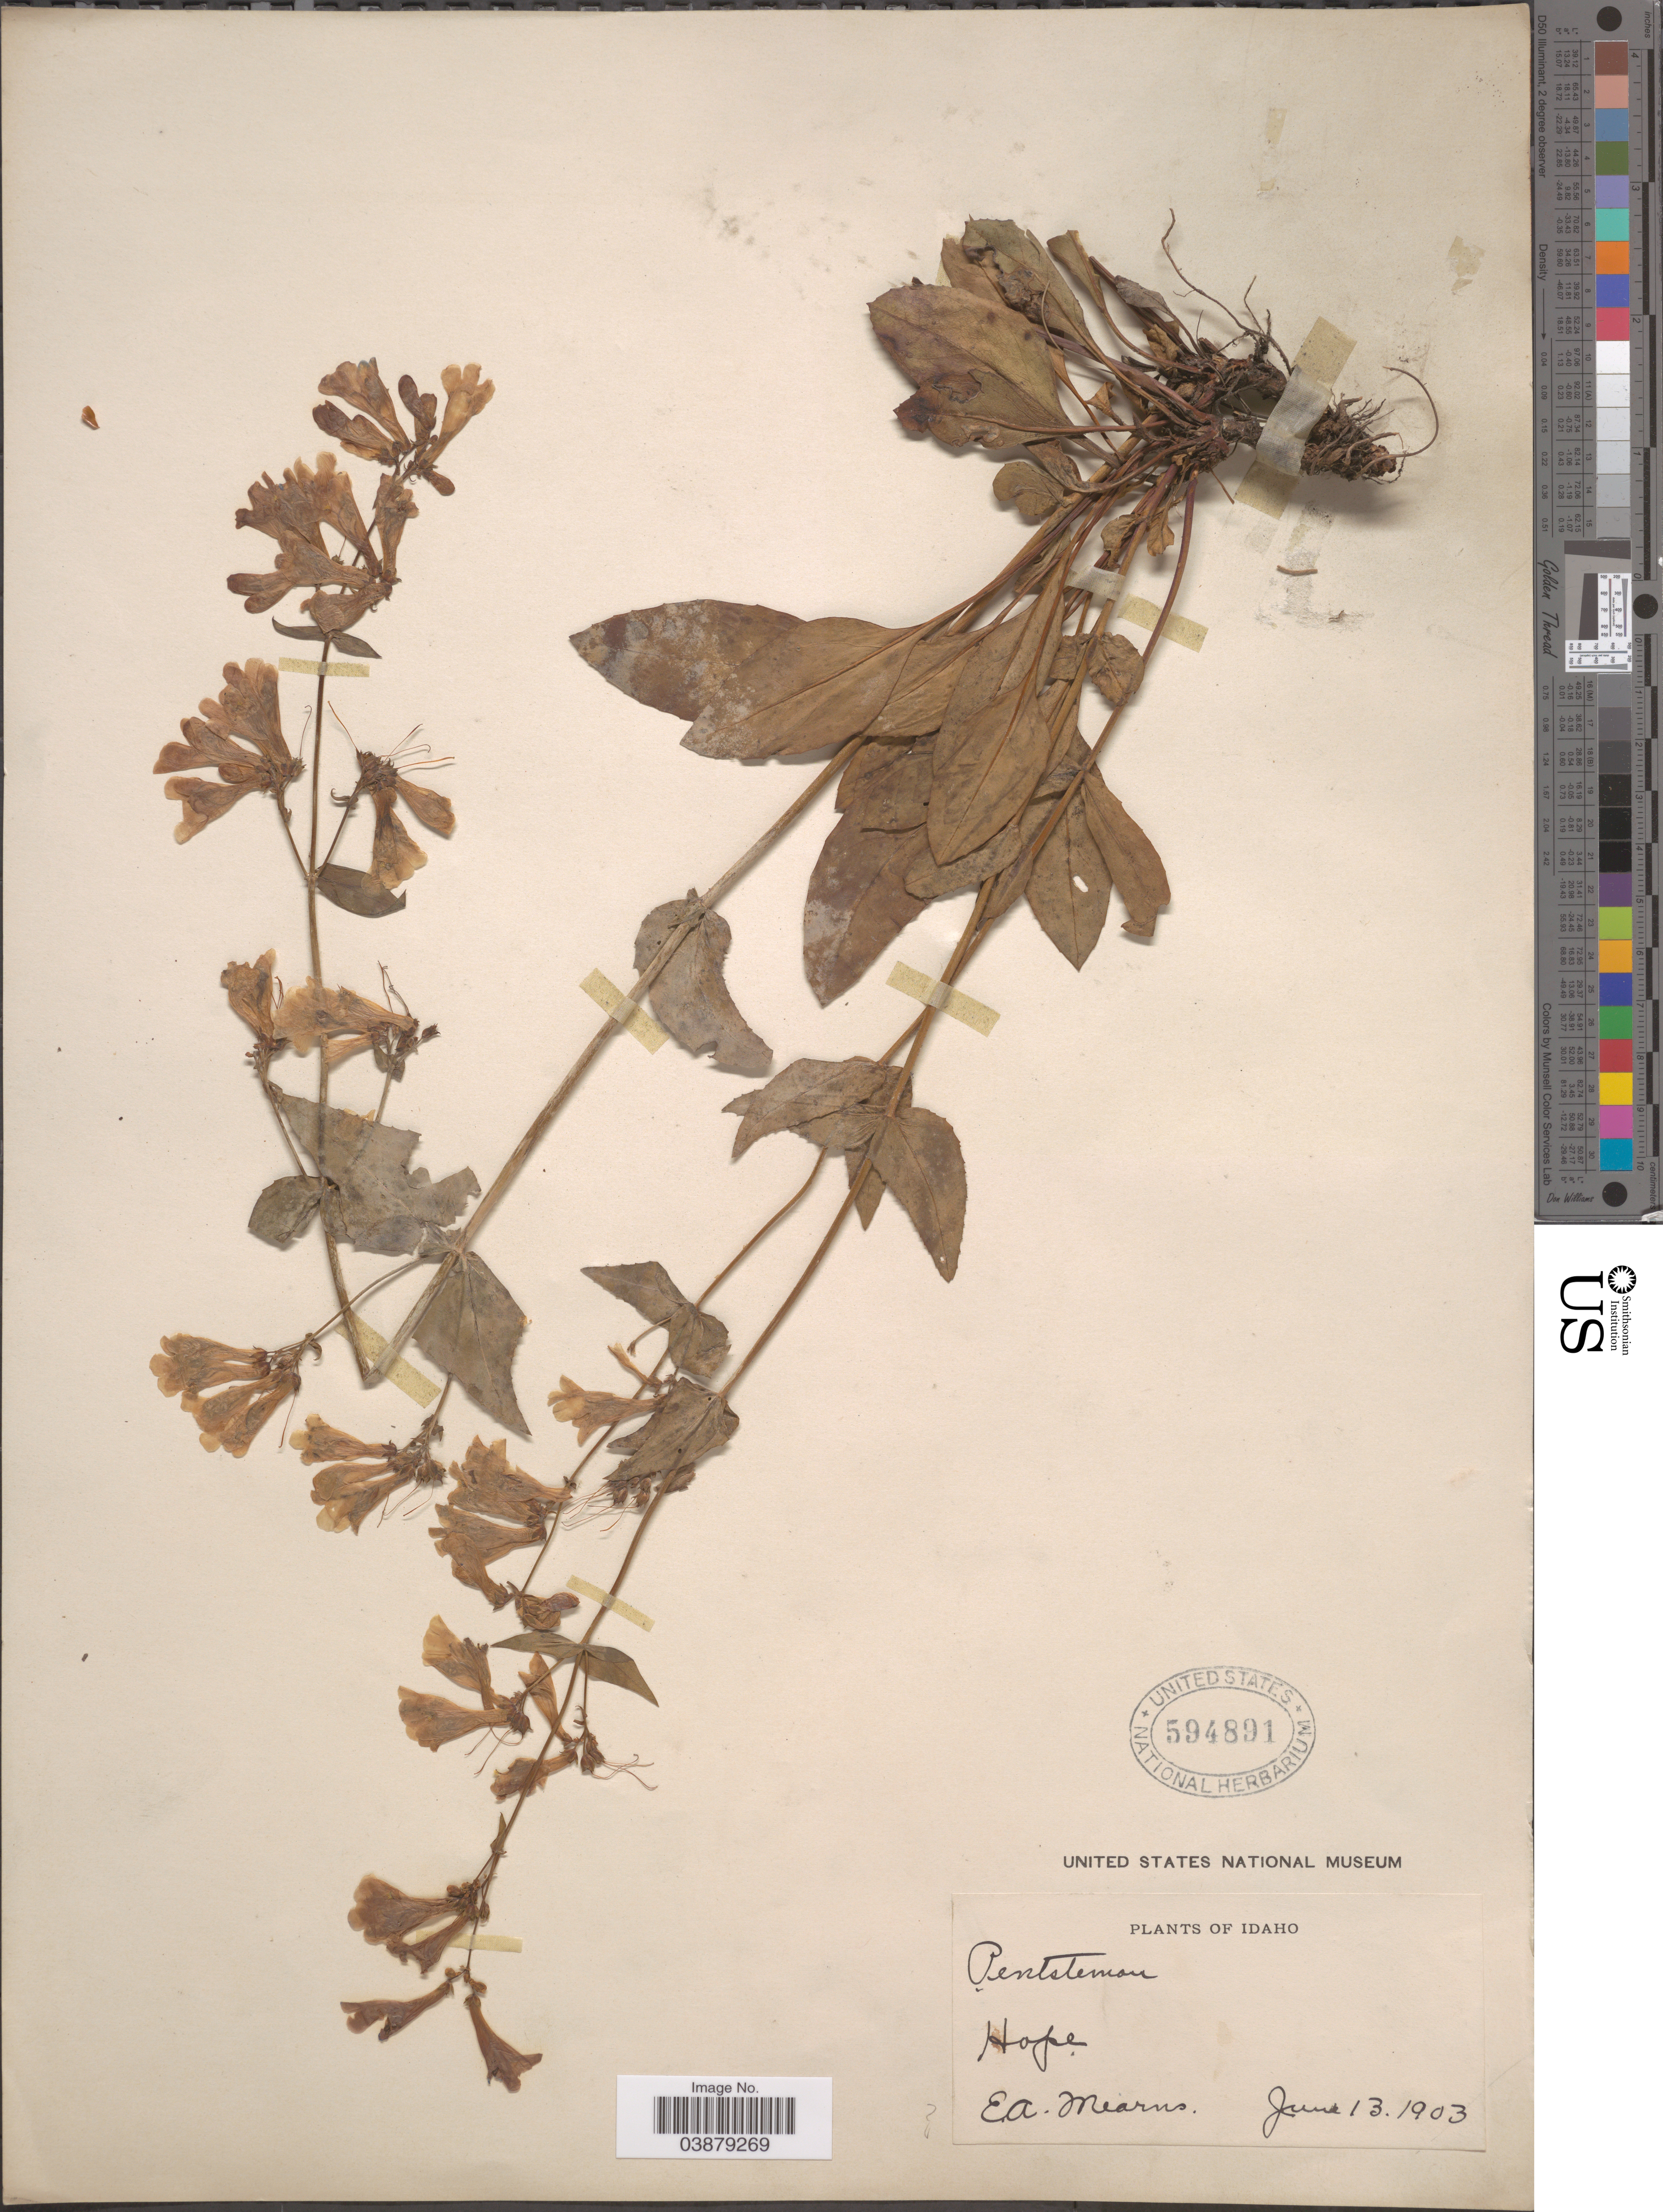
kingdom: Plantae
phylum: Tracheophyta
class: Magnoliopsida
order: Lamiales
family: Plantaginaceae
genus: Penstemon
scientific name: Penstemon wilcoxii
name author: Rydb.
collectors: E. A. Mearns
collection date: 1903-06-13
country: United States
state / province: Idaho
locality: Hope.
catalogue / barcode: US 594891